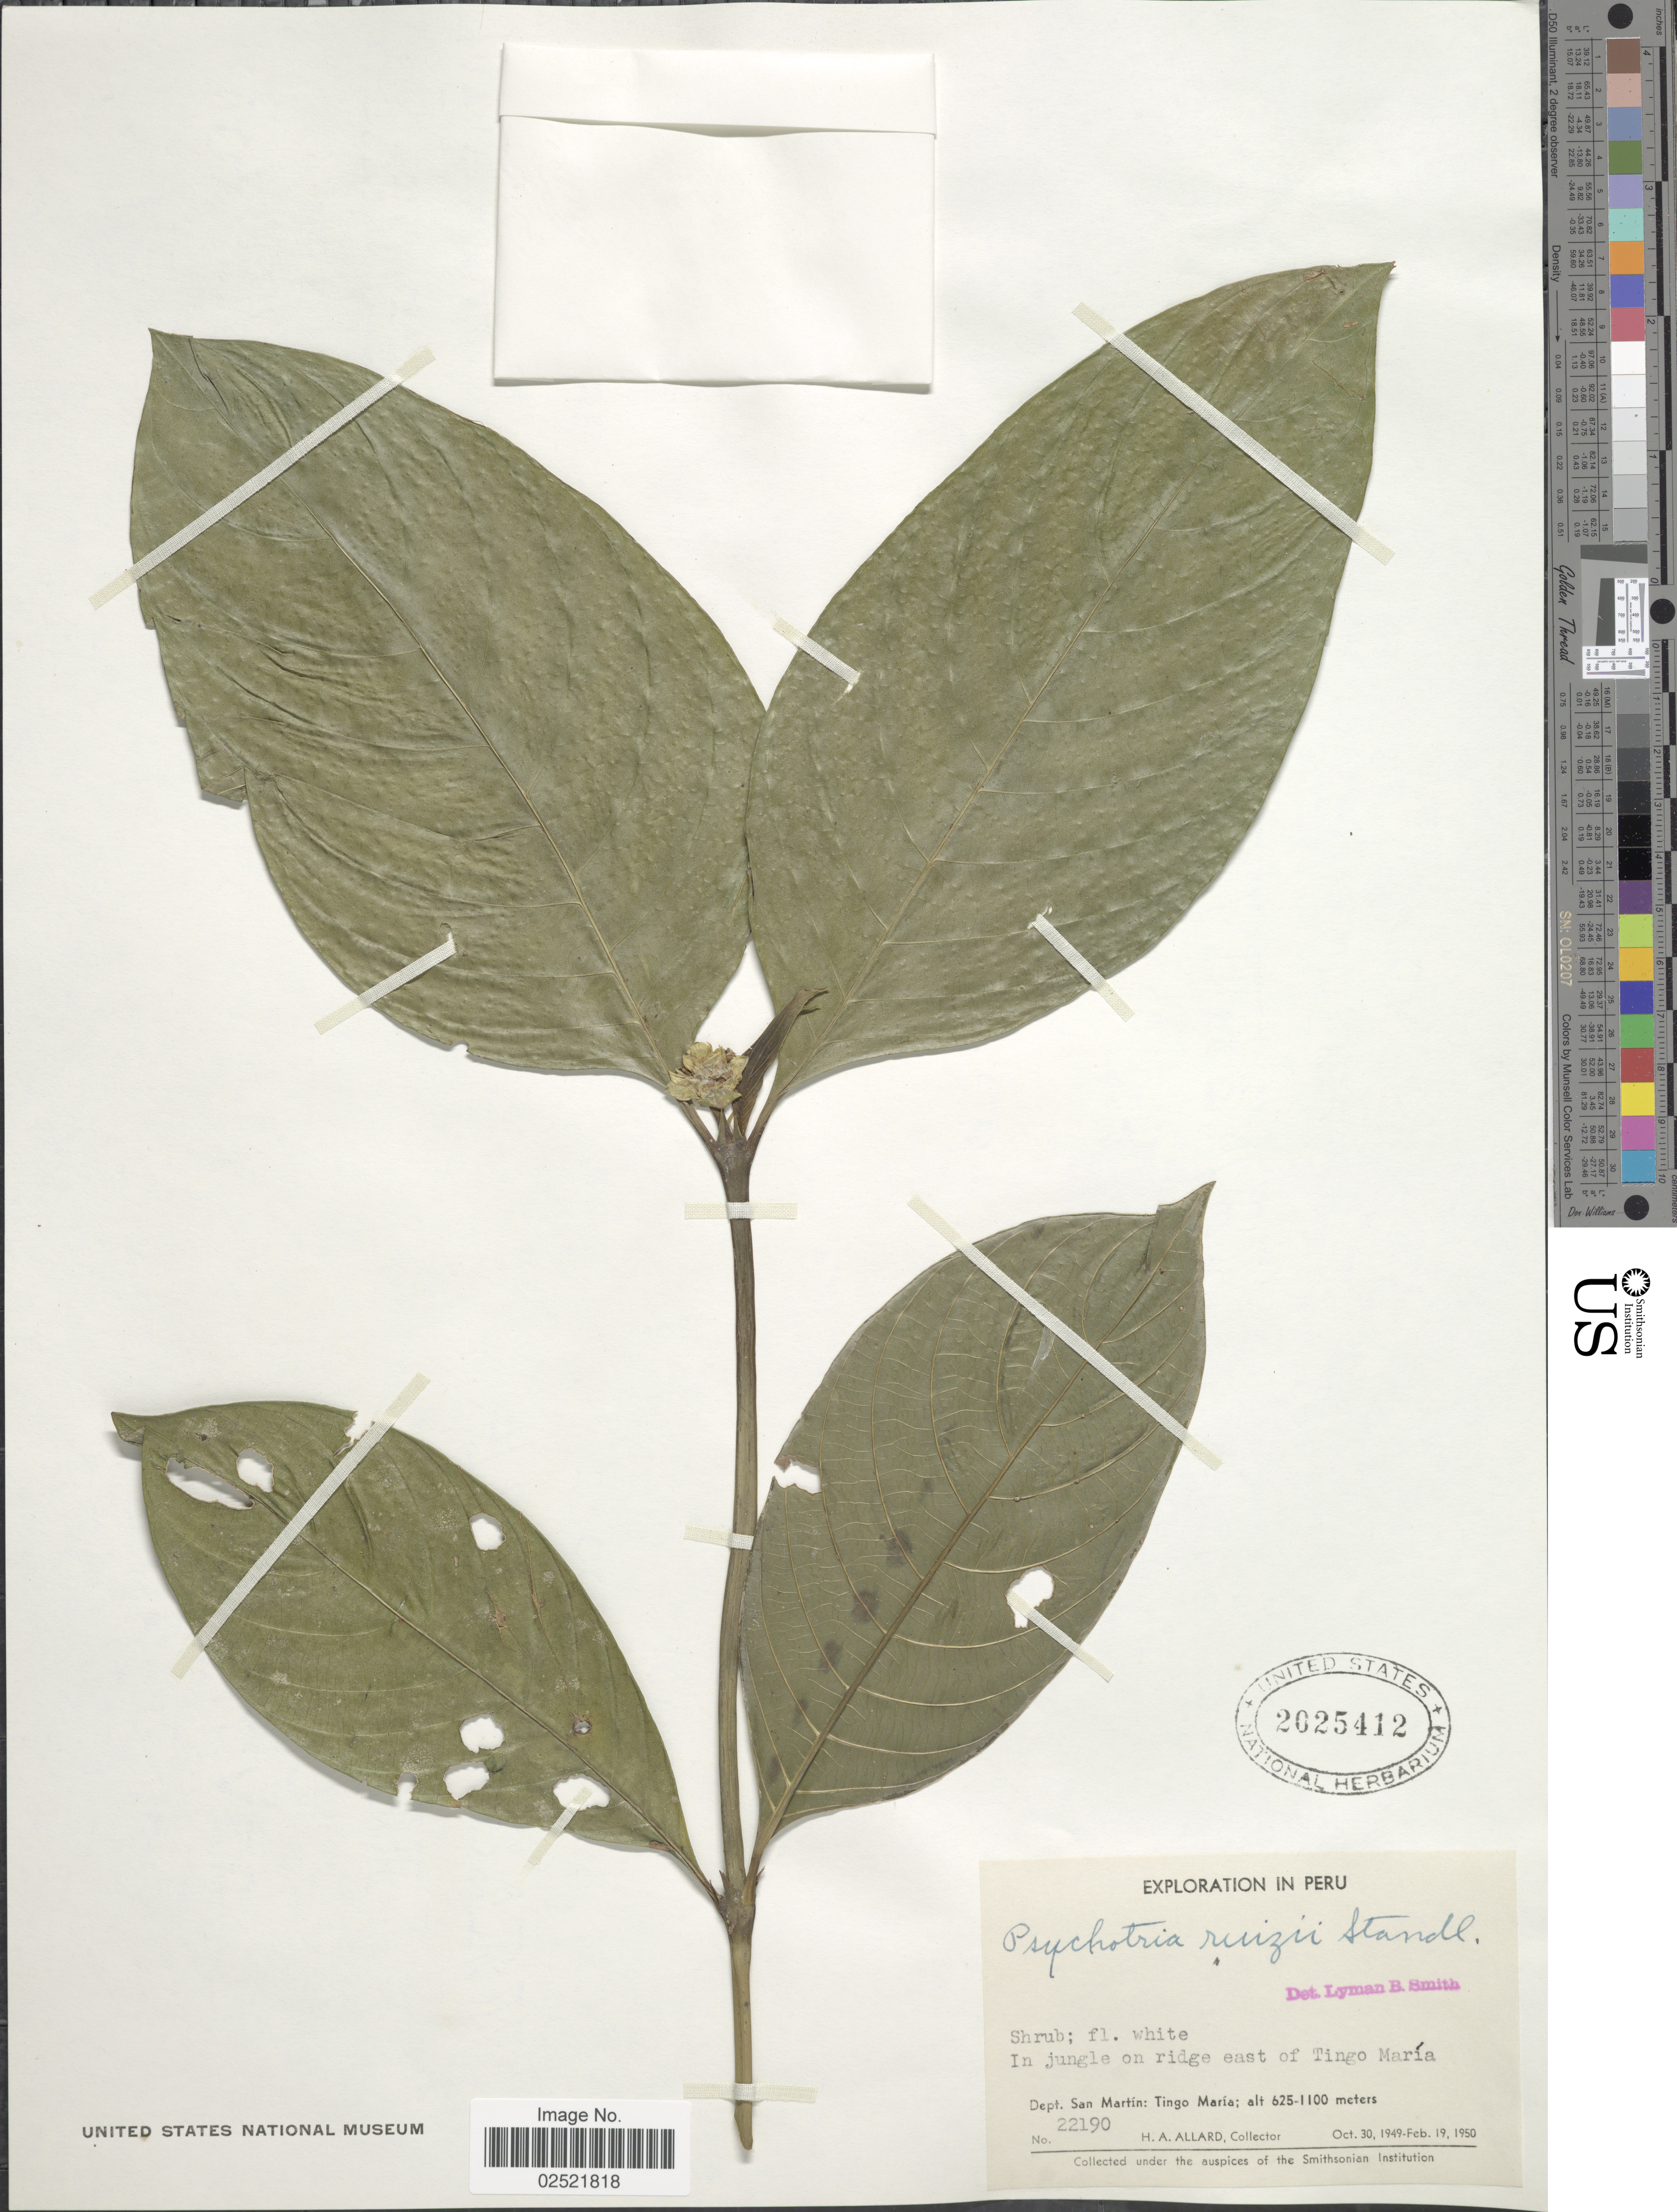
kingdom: Plantae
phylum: Tracheophyta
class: Magnoliopsida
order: Gentianales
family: Rubiaceae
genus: Psychotria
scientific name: Psychotria ruizii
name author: Standl.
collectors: H. A. Allard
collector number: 22190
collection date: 1949-10-30/1950-02-19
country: Peru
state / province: San Martín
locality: East of Tingo Maria, Tingo Maria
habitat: in jungle on ridge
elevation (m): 625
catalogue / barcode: US 2025412